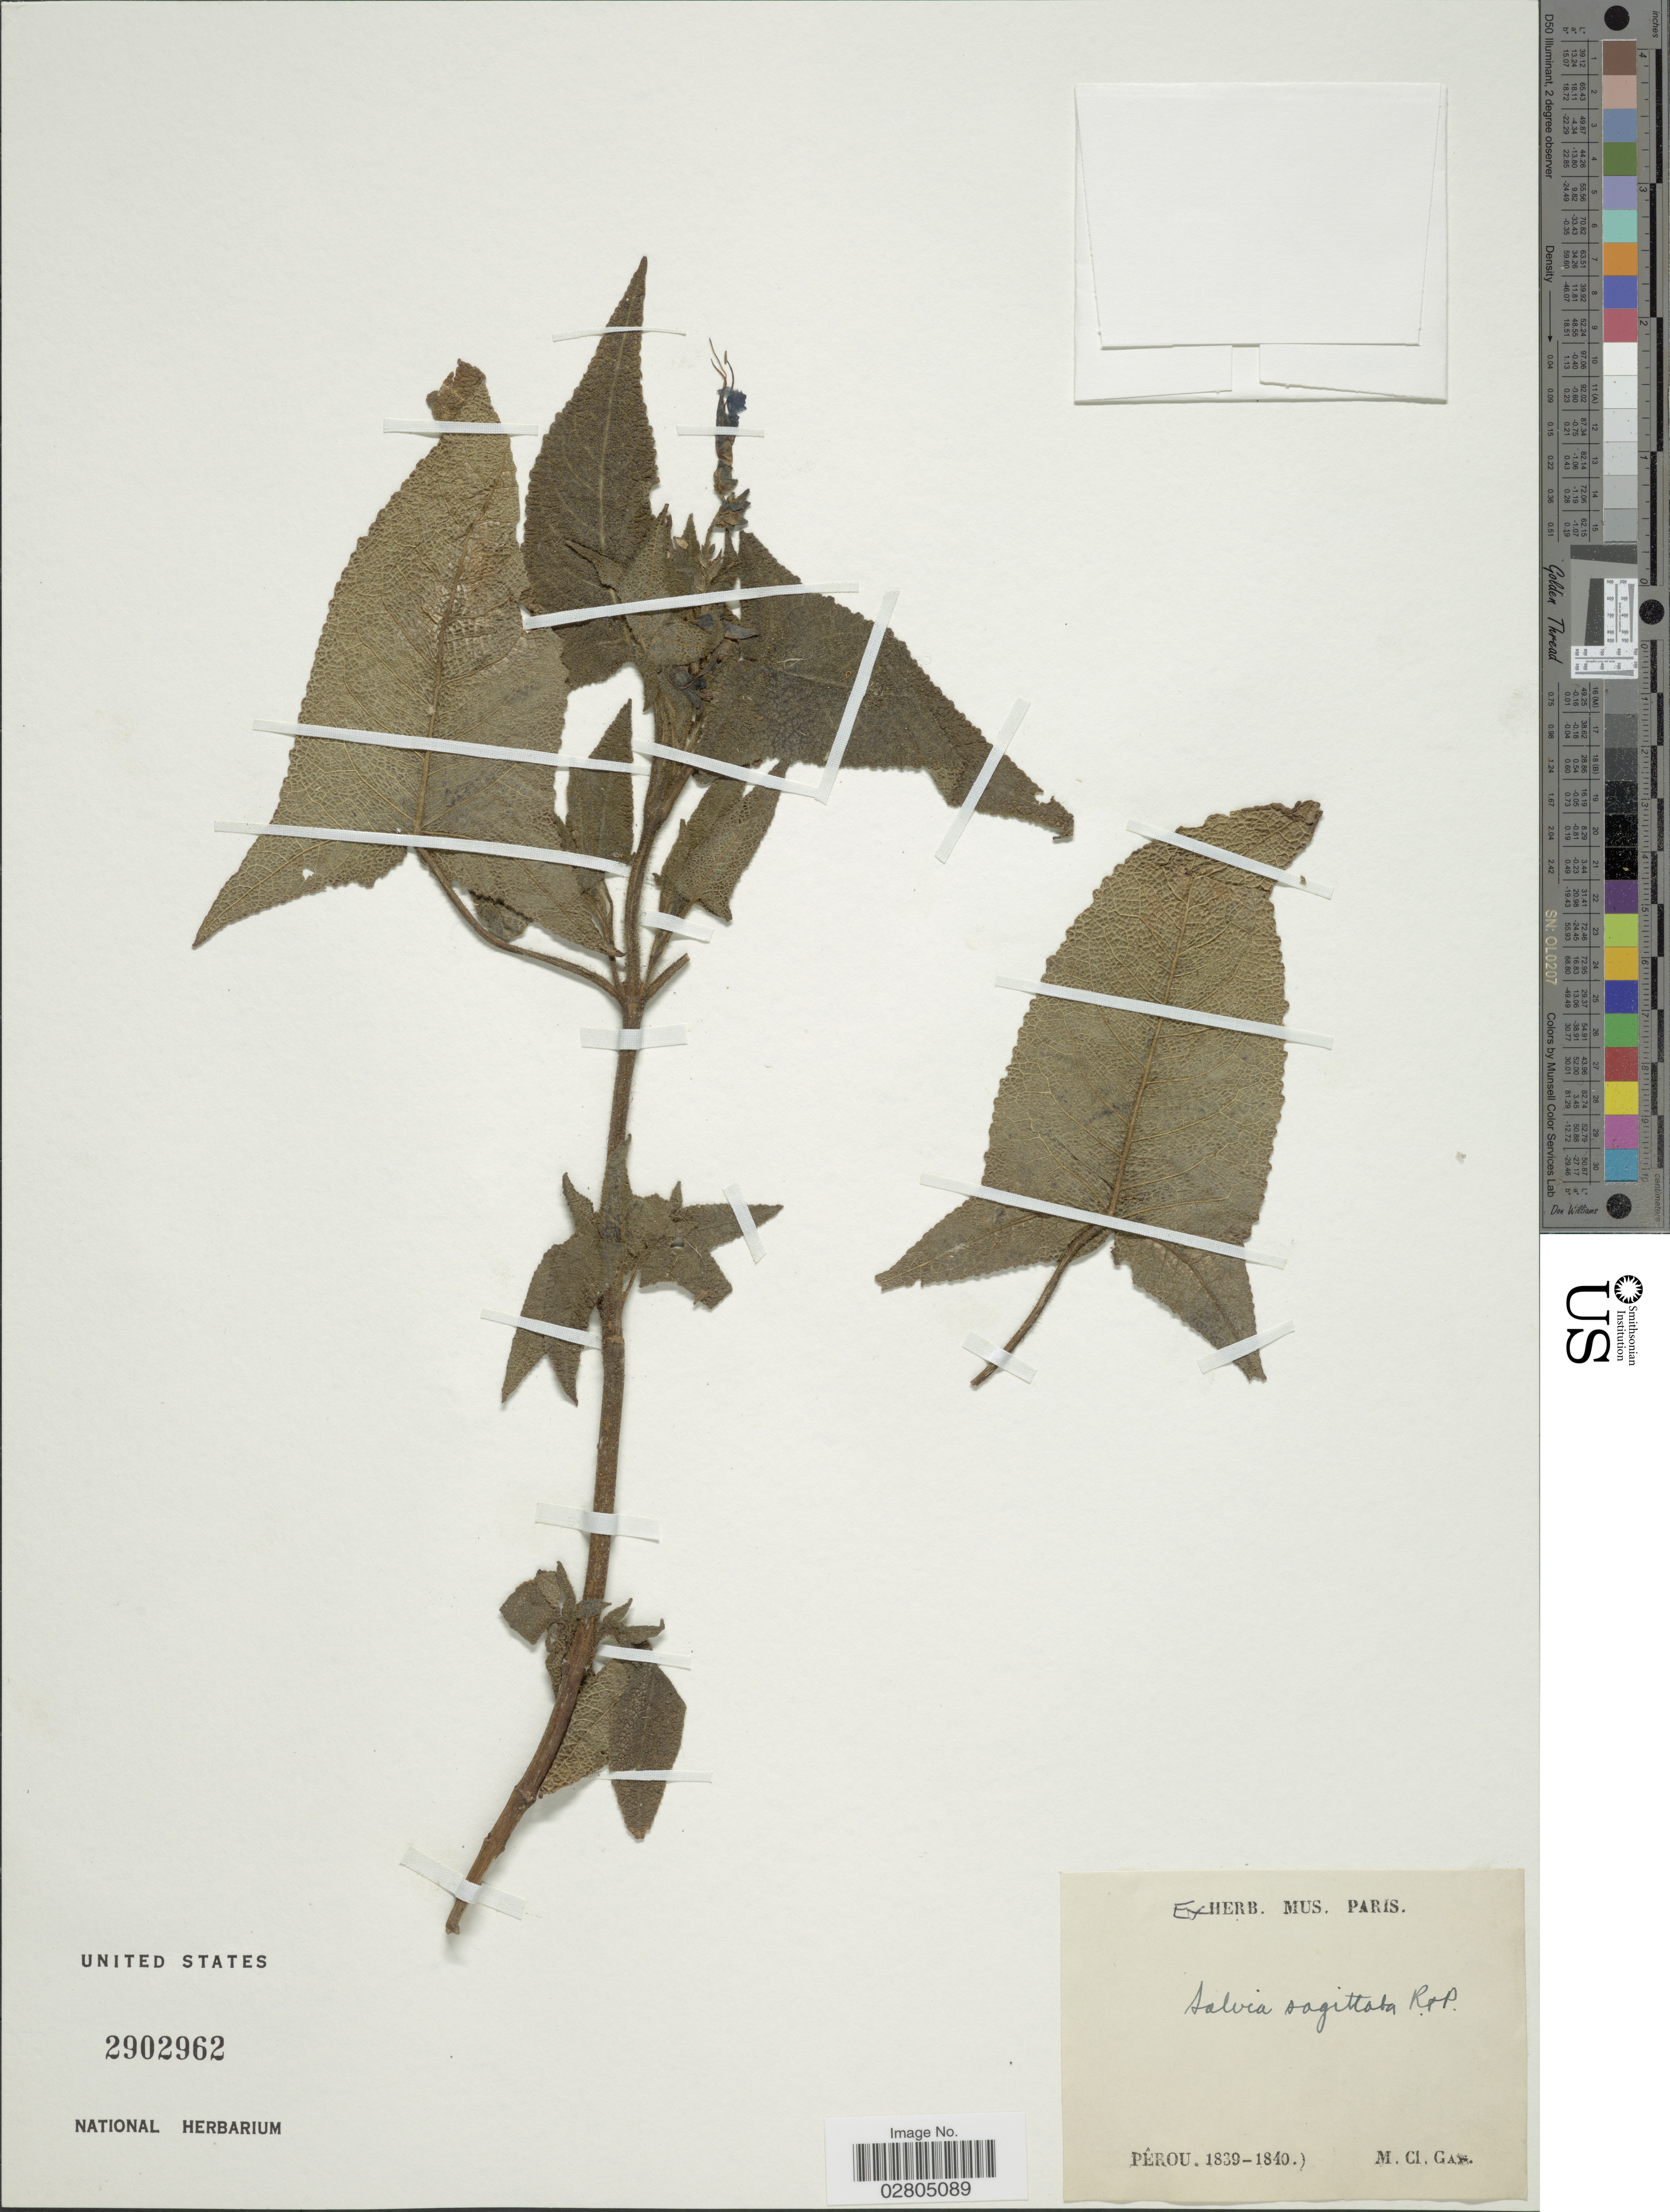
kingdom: Plantae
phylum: Tracheophyta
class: Magnoliopsida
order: Lamiales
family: Lamiaceae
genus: Salvia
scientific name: Salvia sagittata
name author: Ruiz & Pav.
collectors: C. Gay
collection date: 1839/1840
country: Peru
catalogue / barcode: US 2902962